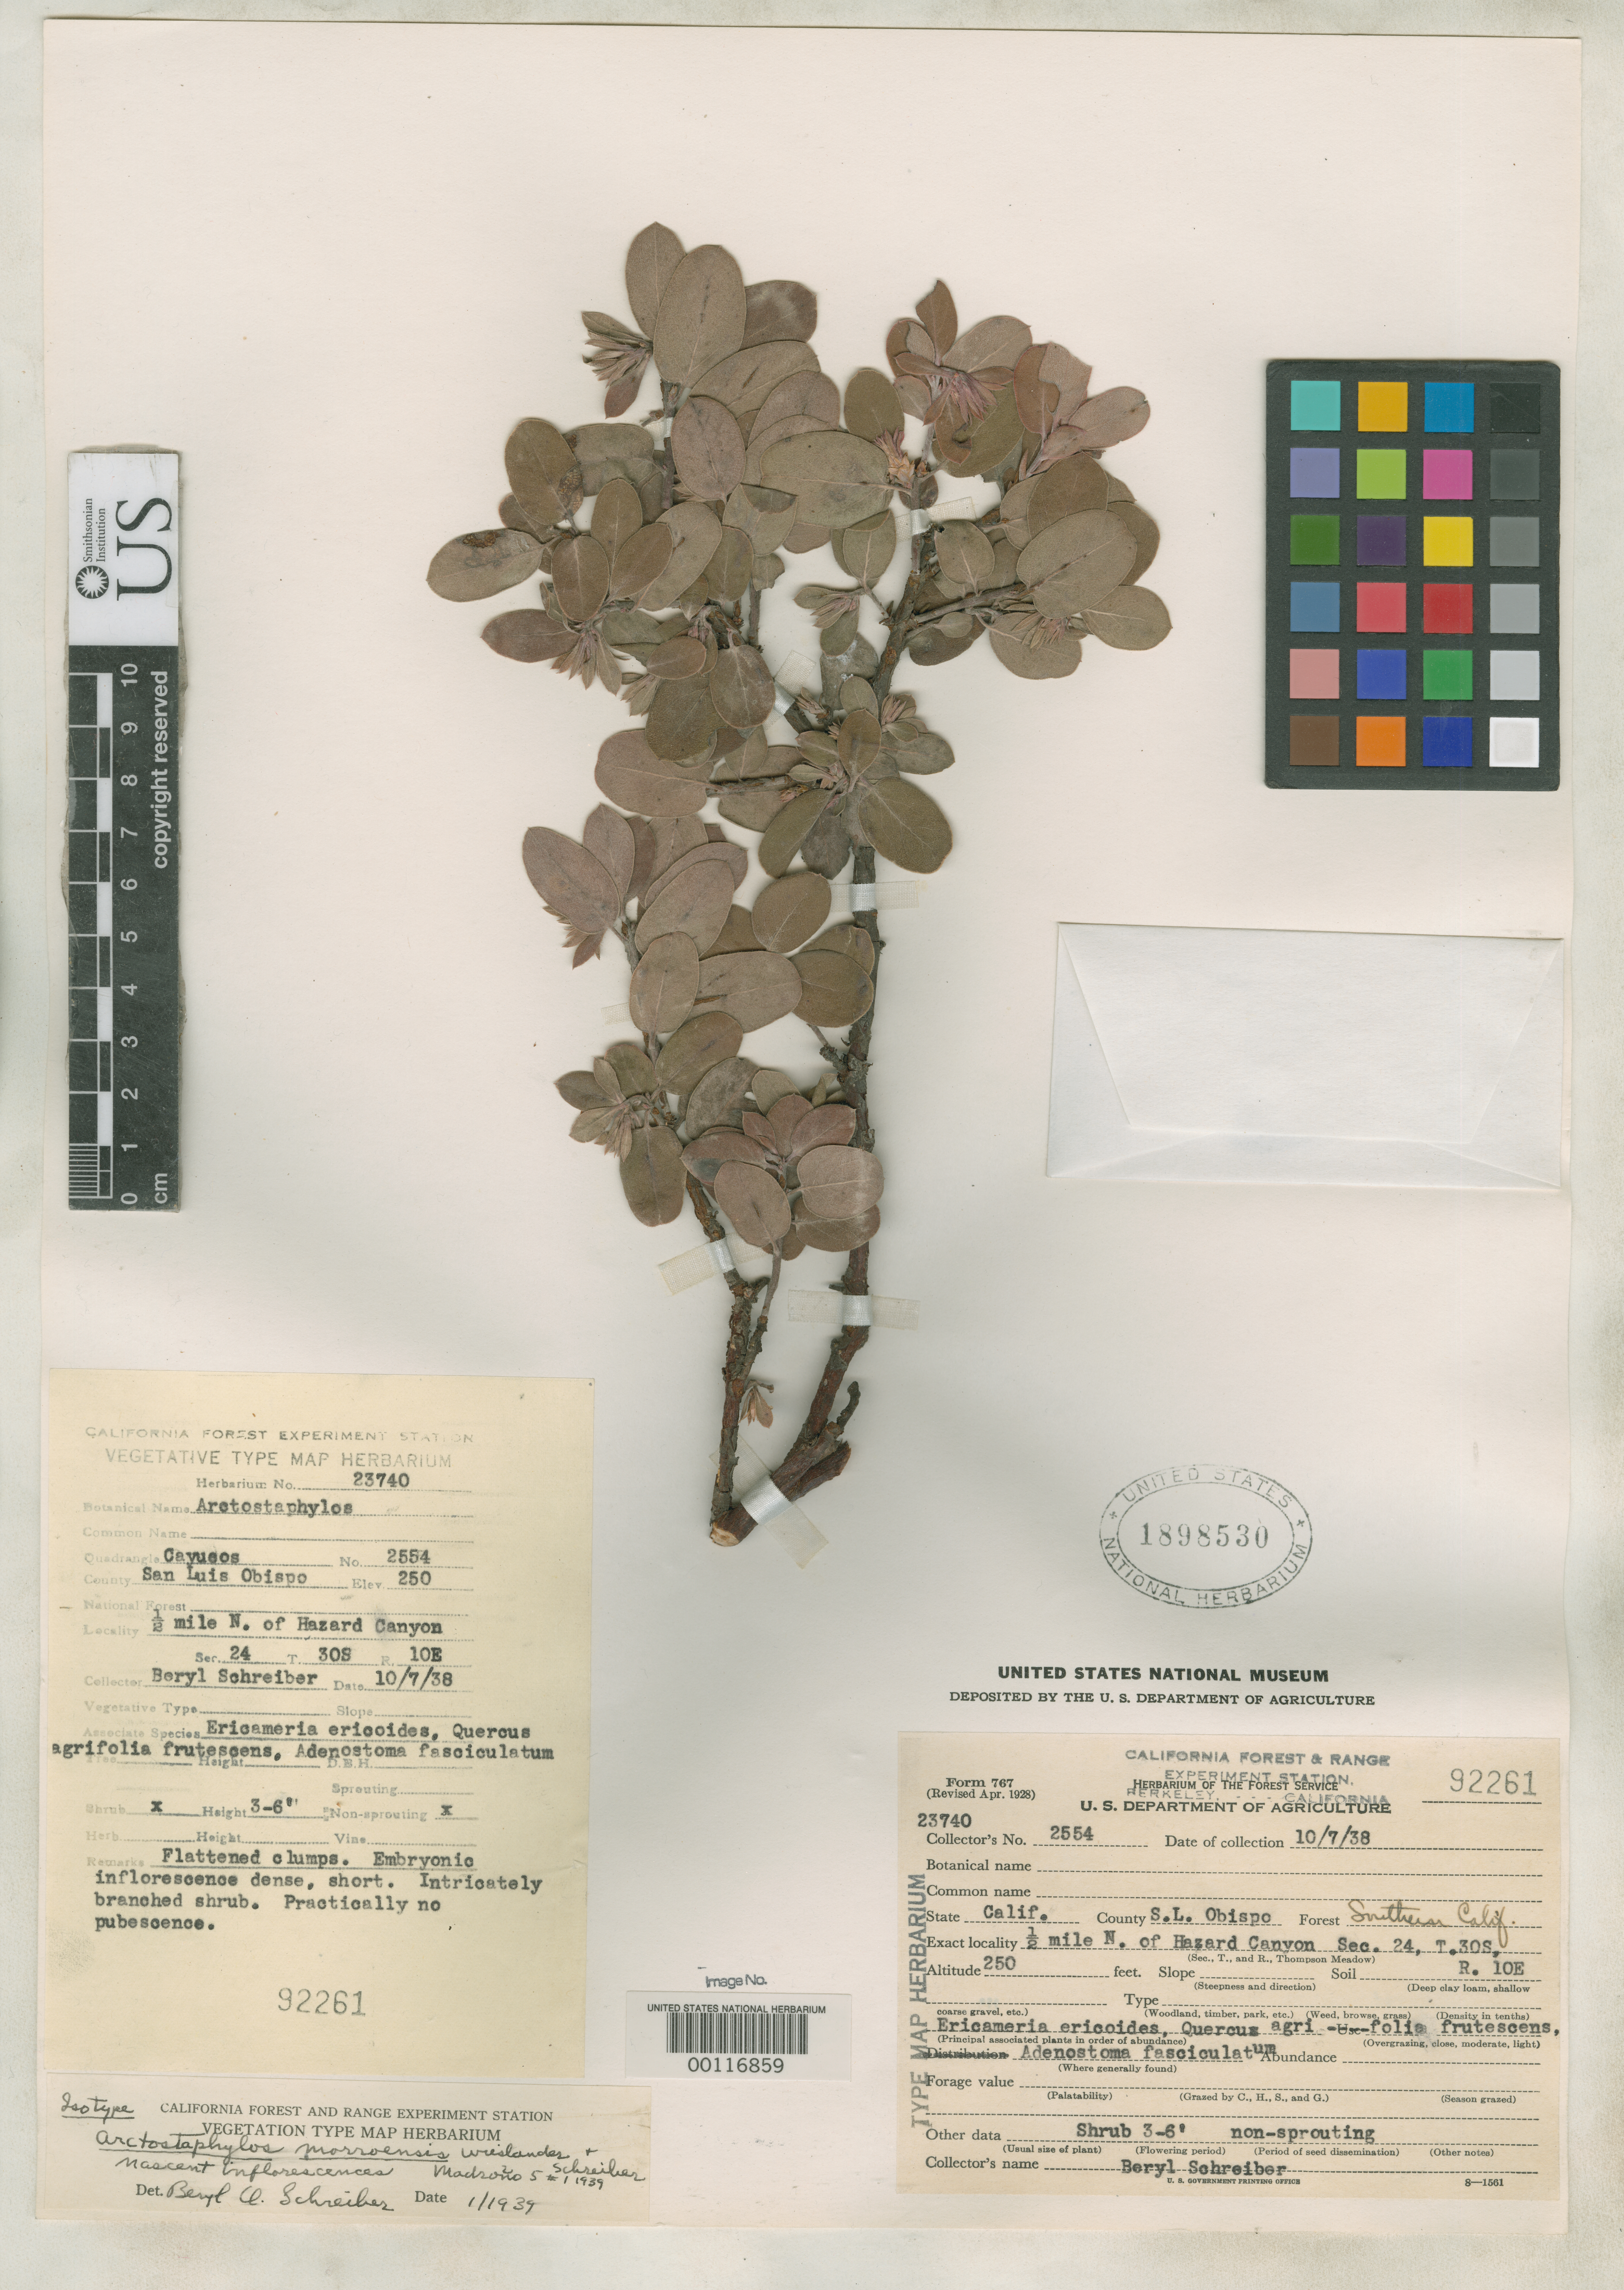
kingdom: Plantae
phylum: Tracheophyta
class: Magnoliopsida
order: Ericales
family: Ericaceae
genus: Arctostaphylos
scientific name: Arctostaphylos morroensis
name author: Wiesl. & B. Schreiber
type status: Syntype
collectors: B. O. Schreiber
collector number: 2554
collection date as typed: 07 Oct 1938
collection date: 1938-10-07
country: United States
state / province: California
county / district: San Luis Obispo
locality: Morro Bay, Hazard Canyon; alt. 200 ft.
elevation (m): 61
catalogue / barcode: US 1898530